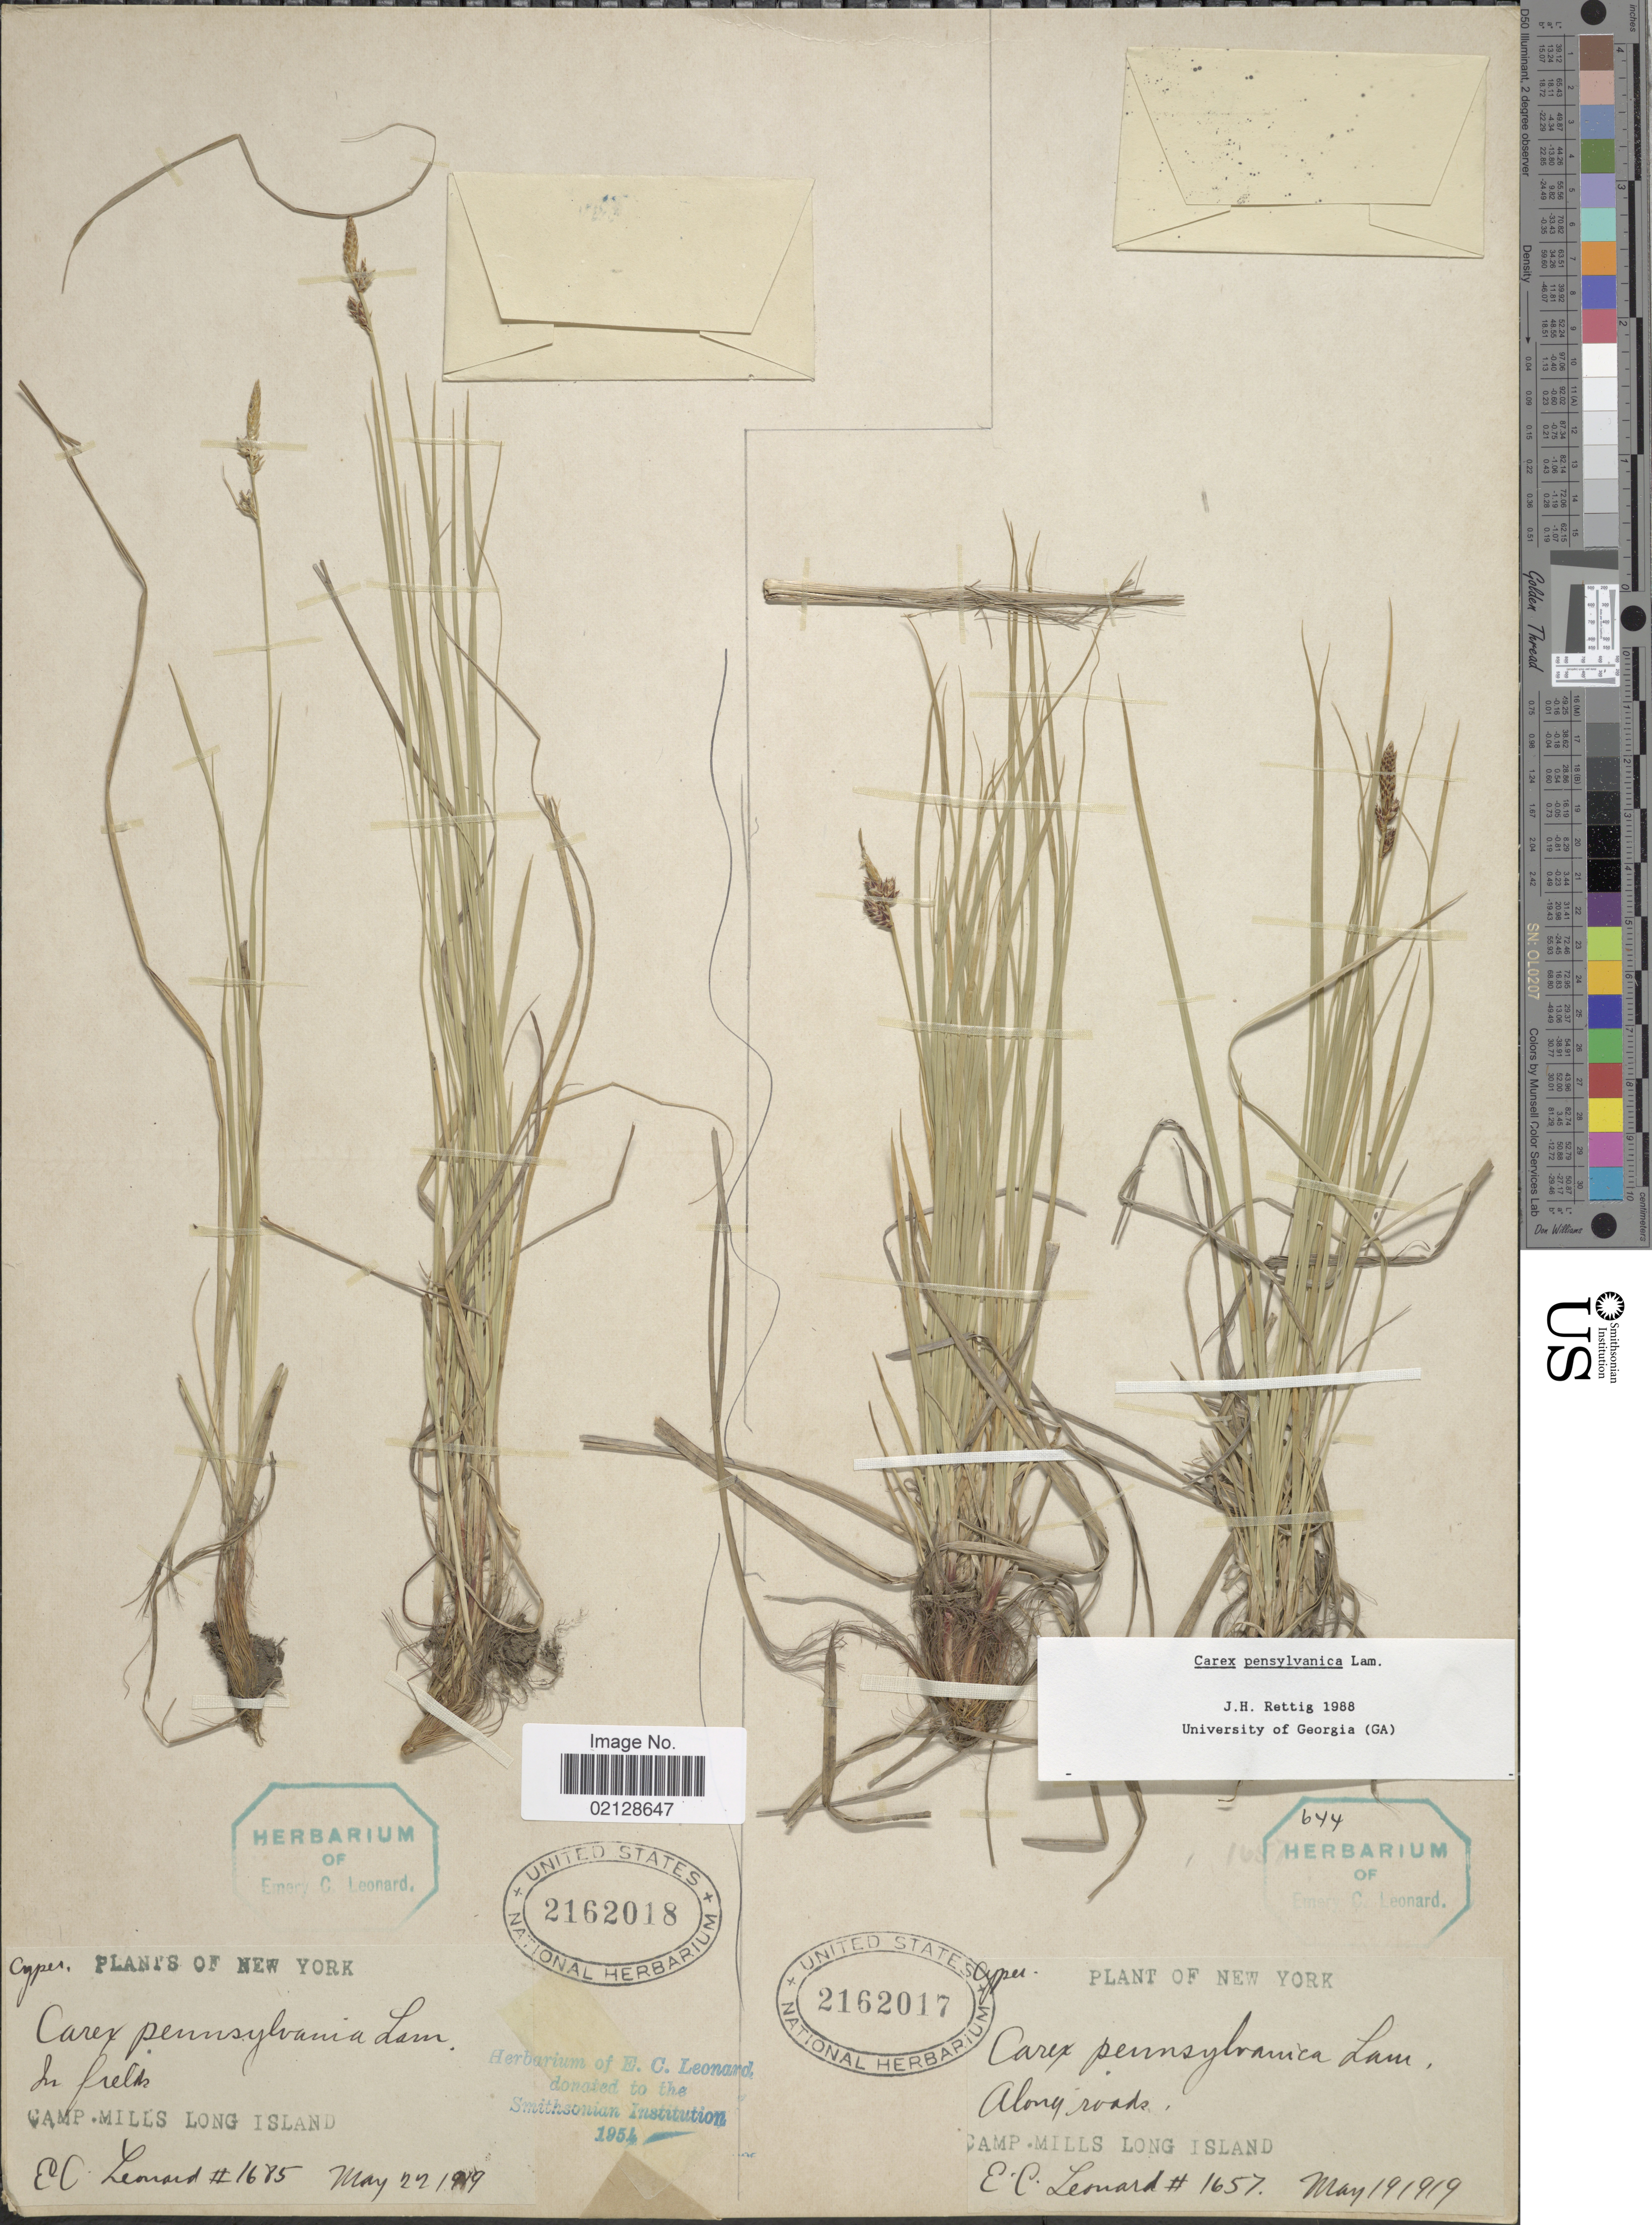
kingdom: Plantae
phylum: Tracheophyta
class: Liliopsida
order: Poales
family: Cyperaceae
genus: Carex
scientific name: Carex pensylvanica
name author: Lam.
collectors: E. C. Leonard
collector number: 1675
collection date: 1919-05-22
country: United States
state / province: New York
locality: Camp Millis, Long Island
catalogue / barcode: US 2162018